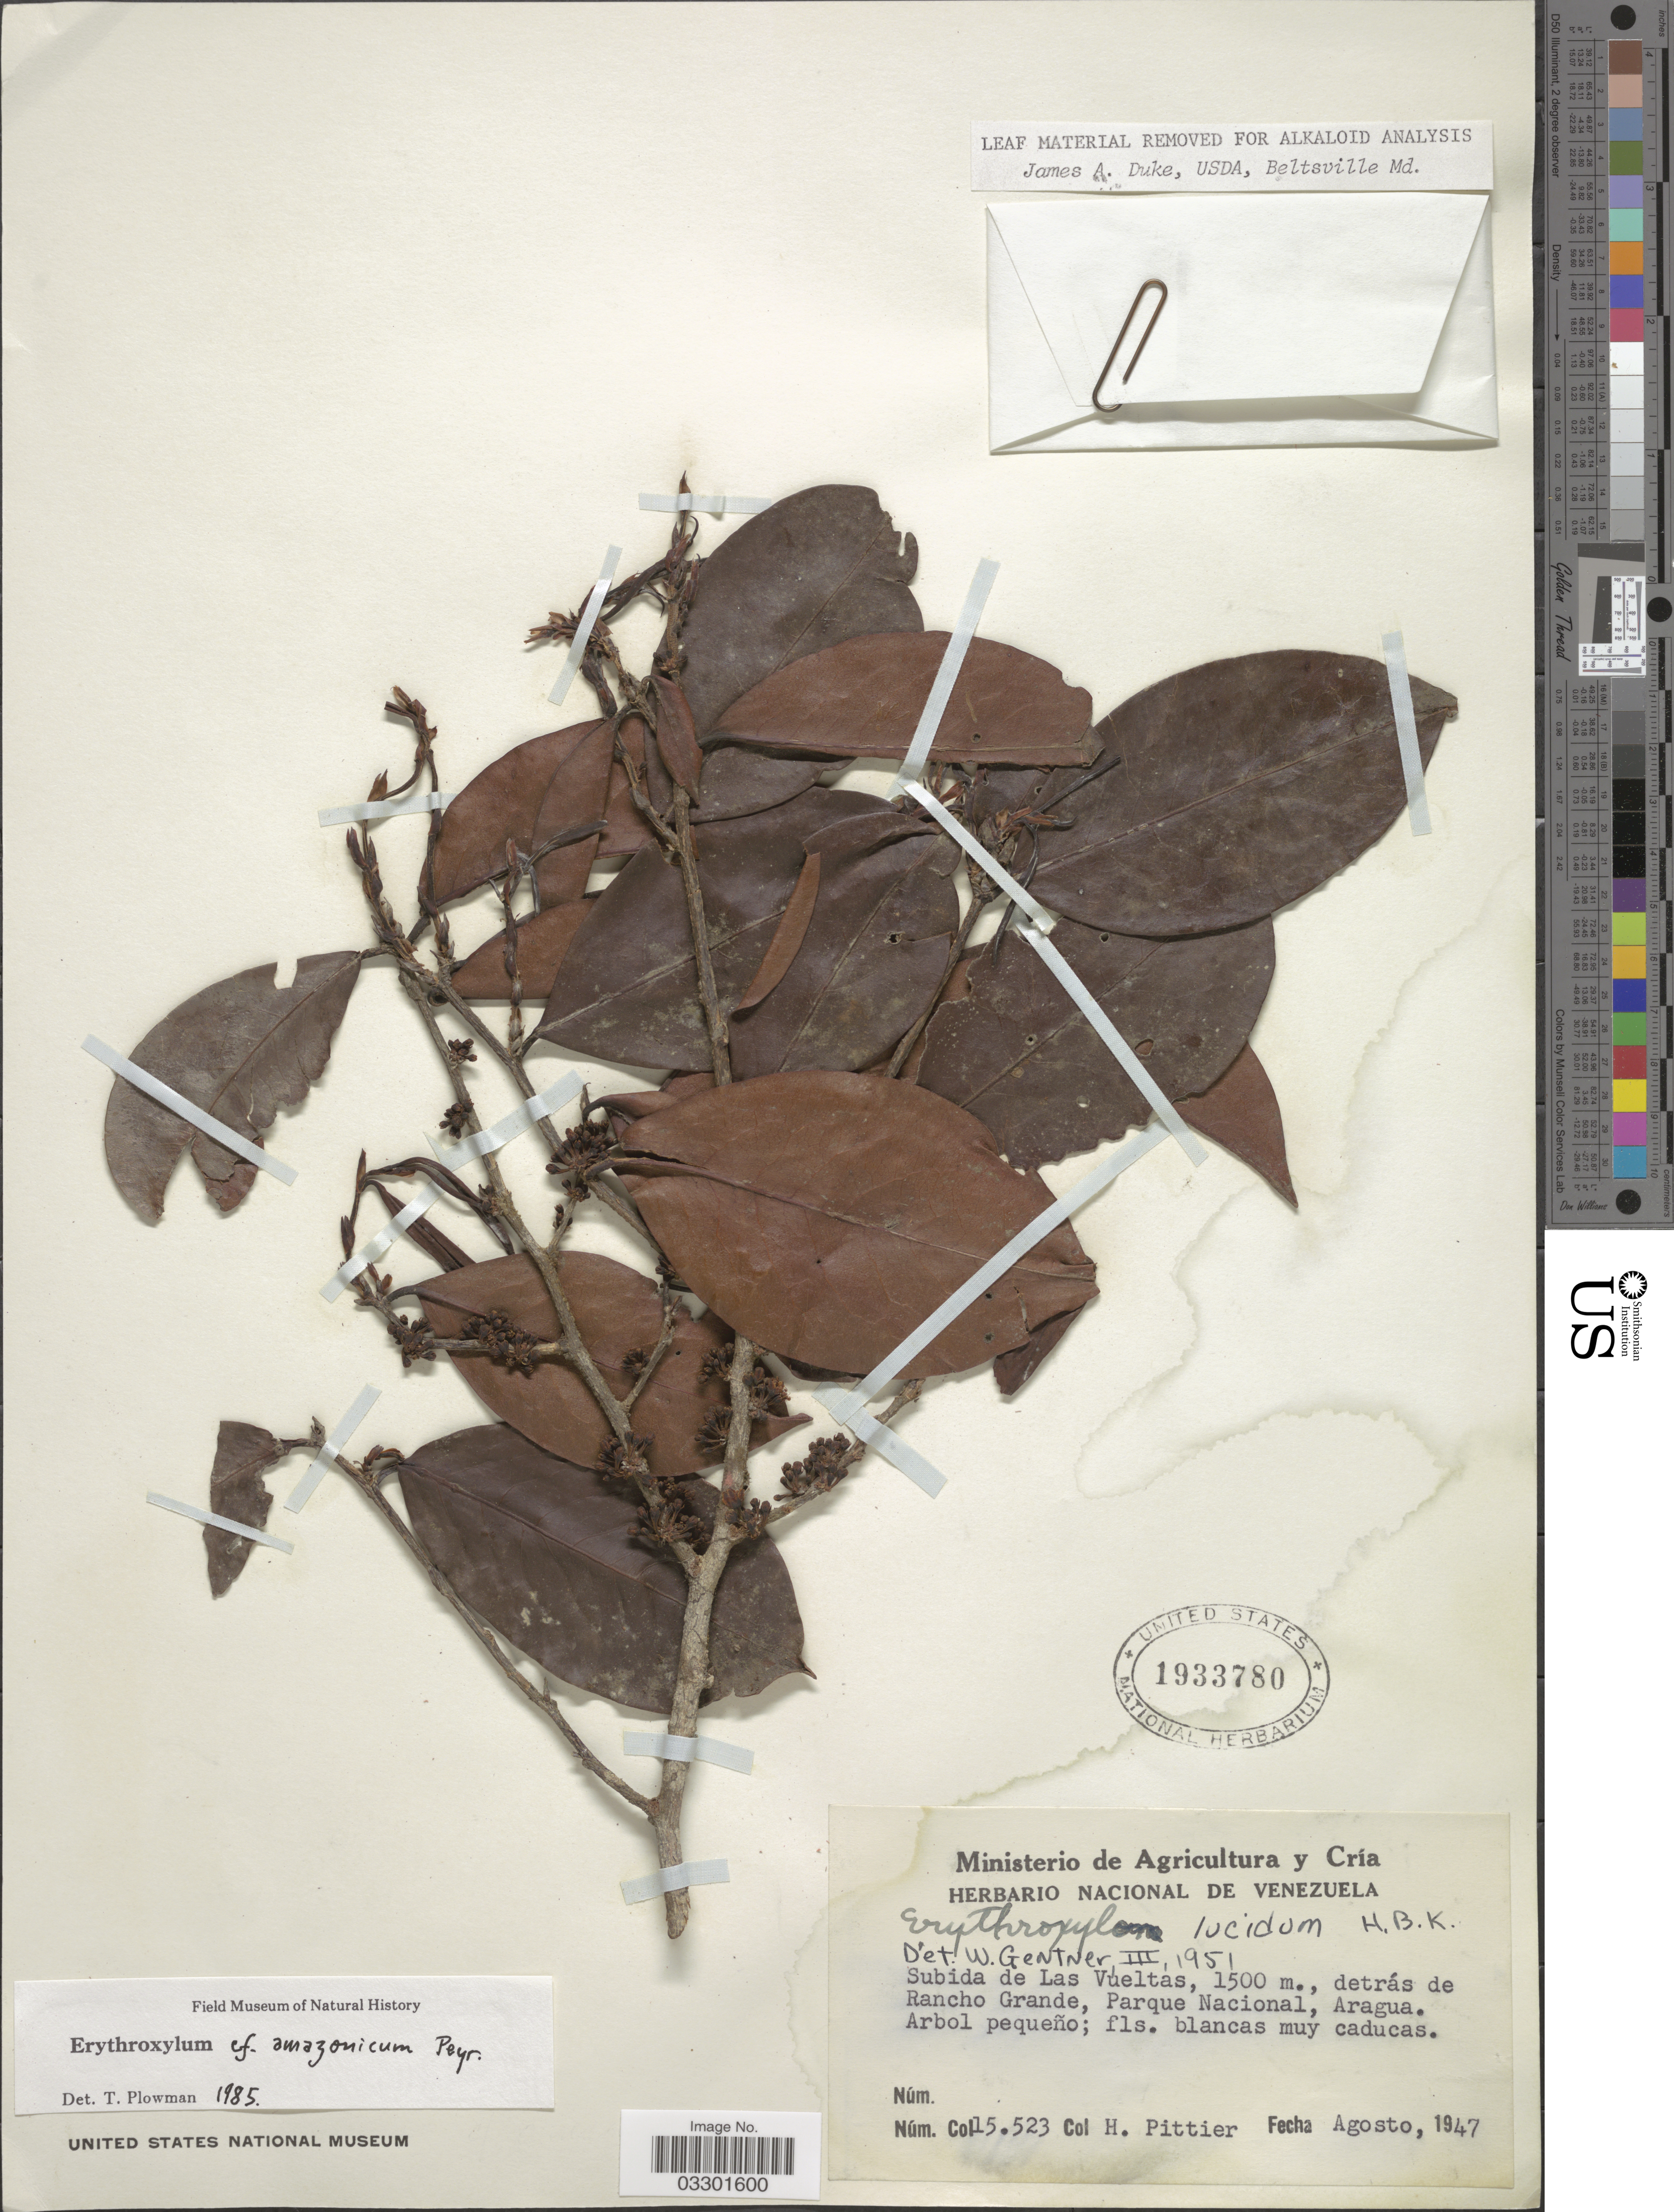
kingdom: Plantae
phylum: Tracheophyta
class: Magnoliopsida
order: Malpighiales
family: Erythroxylaceae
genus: Erythroxylum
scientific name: Erythroxylum amazonicum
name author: Peyr.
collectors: H. F. Pittier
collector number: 15523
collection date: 1947-08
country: Venezuela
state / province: Aragua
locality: Subida de Las Vueltas, detrás de Rancho Grande, Parque Nacional.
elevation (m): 1500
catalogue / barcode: US 1933780